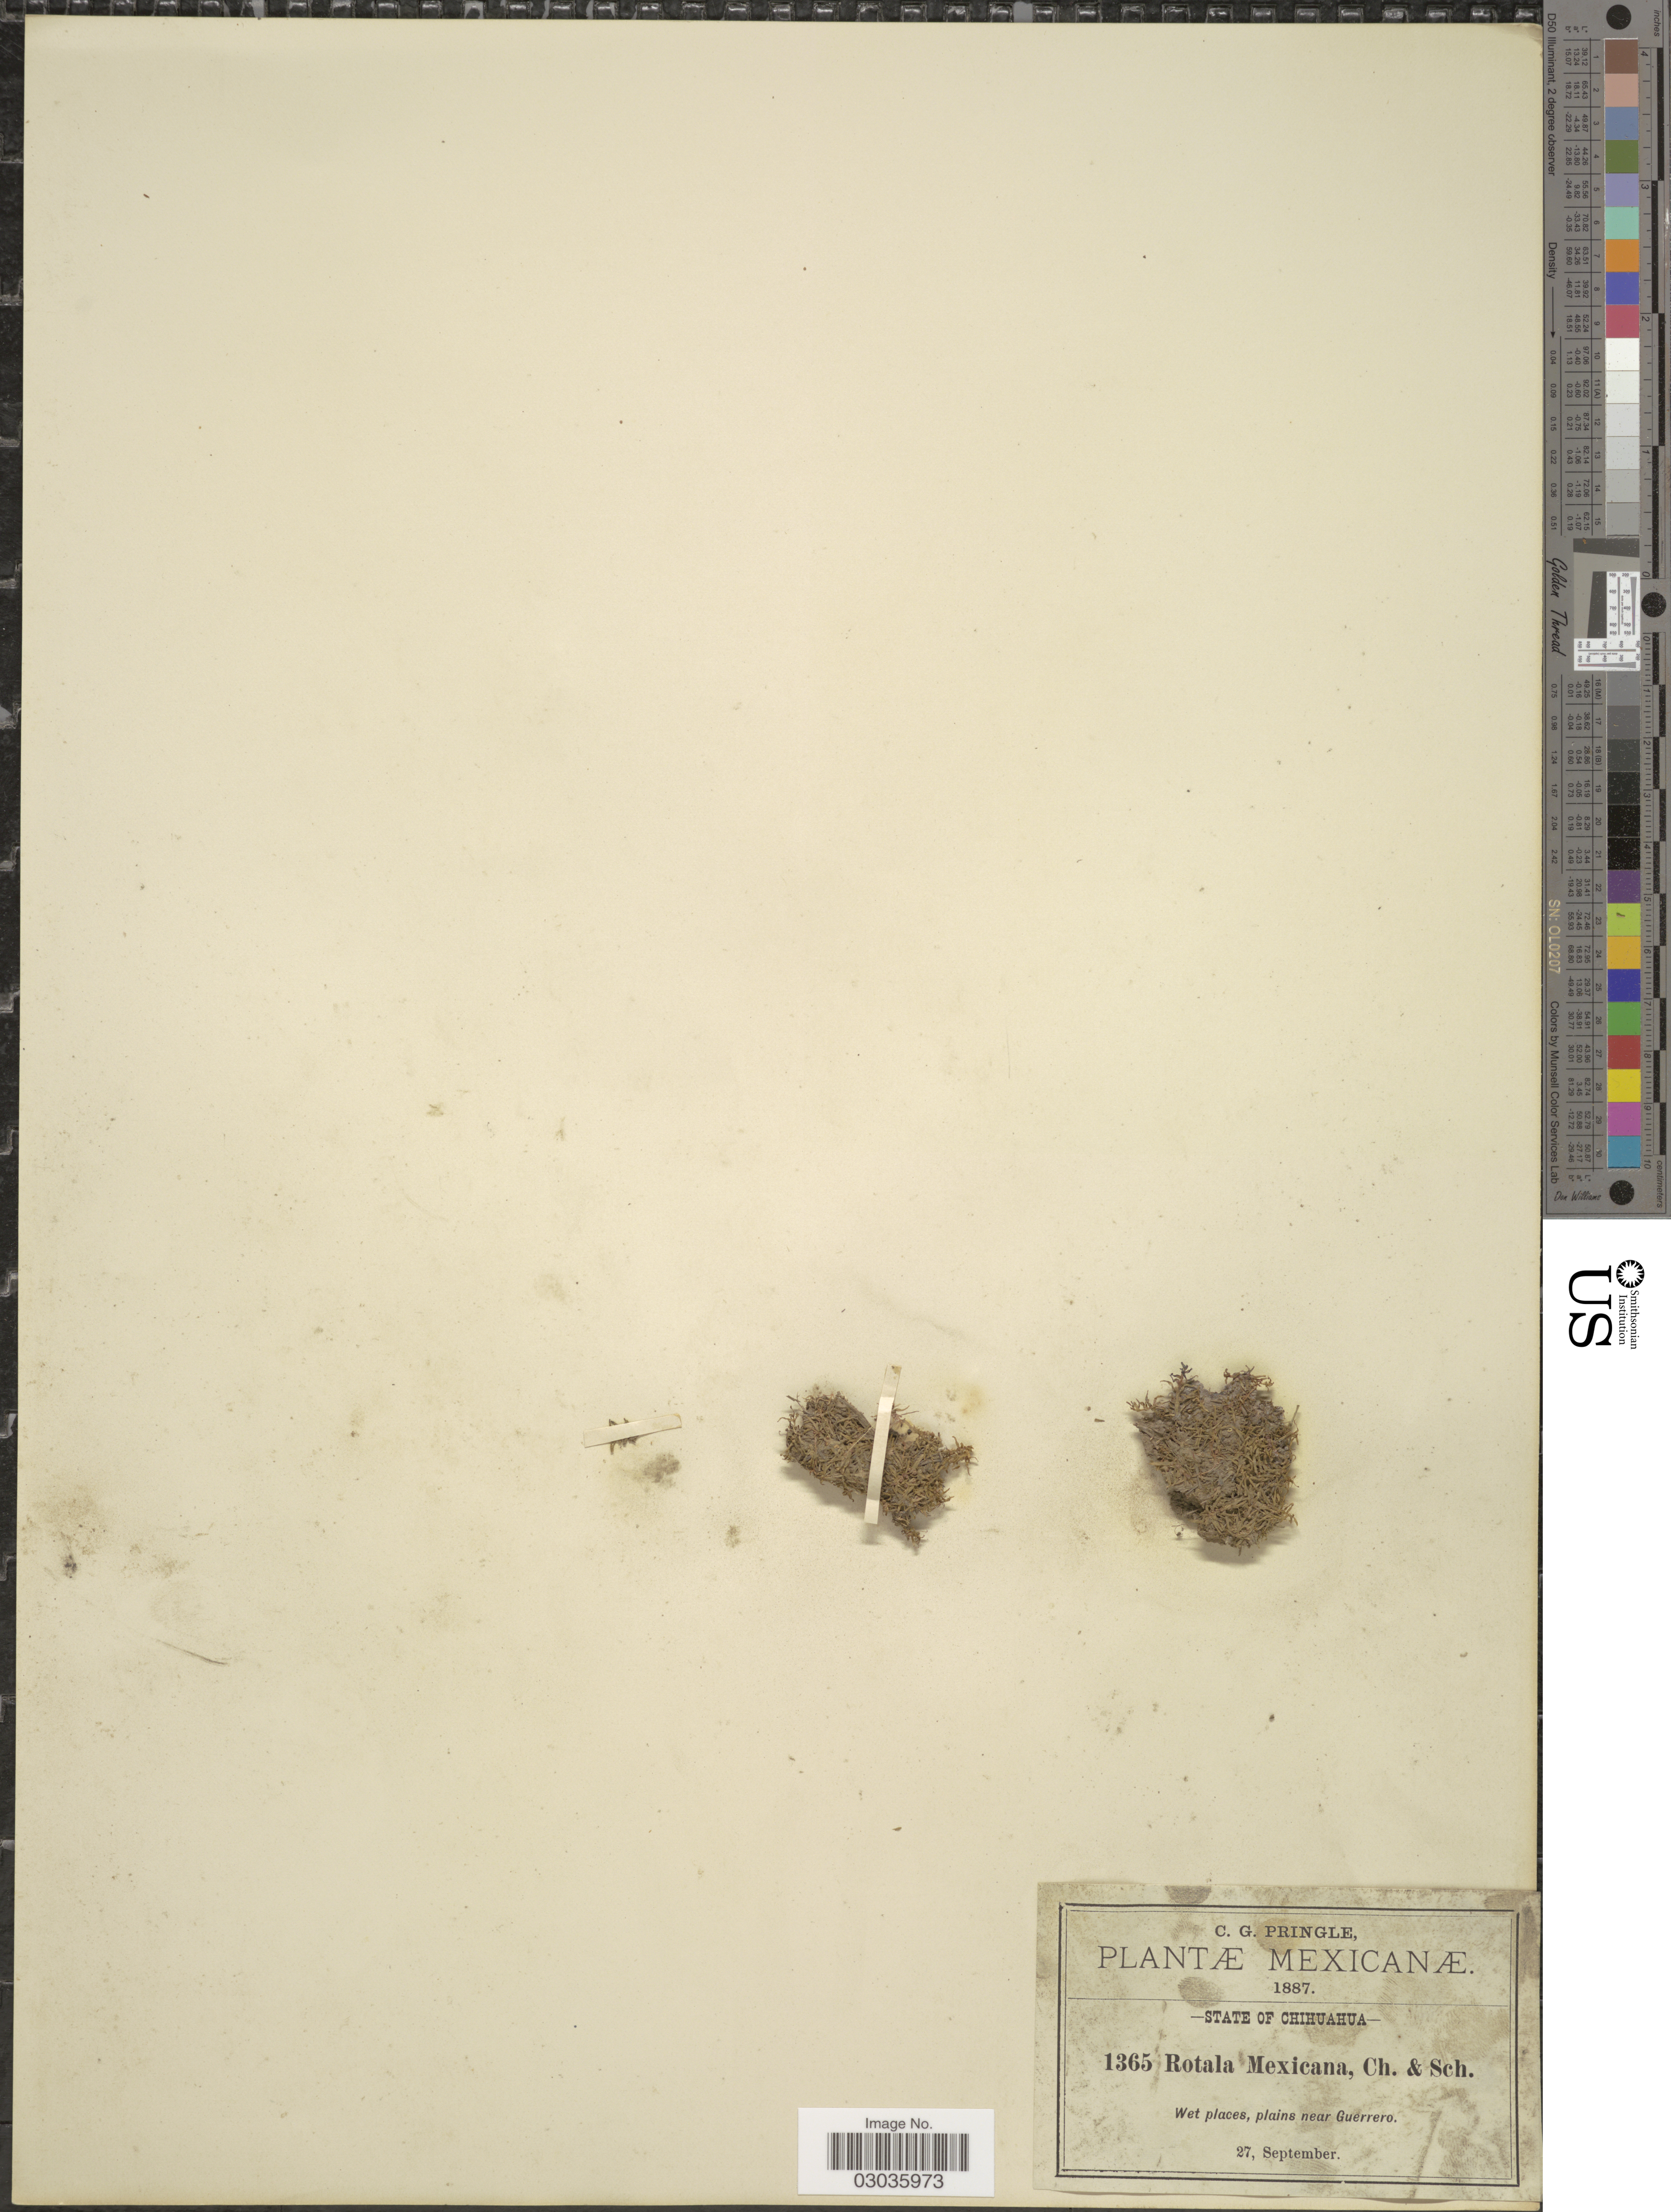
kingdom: Plantae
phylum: Tracheophyta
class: Magnoliopsida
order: Myrtales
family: Lythraceae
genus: Rotala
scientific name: Rotala mexicana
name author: Cham. & Schltdl.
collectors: C. G. Pringle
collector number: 1365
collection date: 1887-09-27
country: Mexico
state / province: Chihuahua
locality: Wet places, plains near Guerrero.